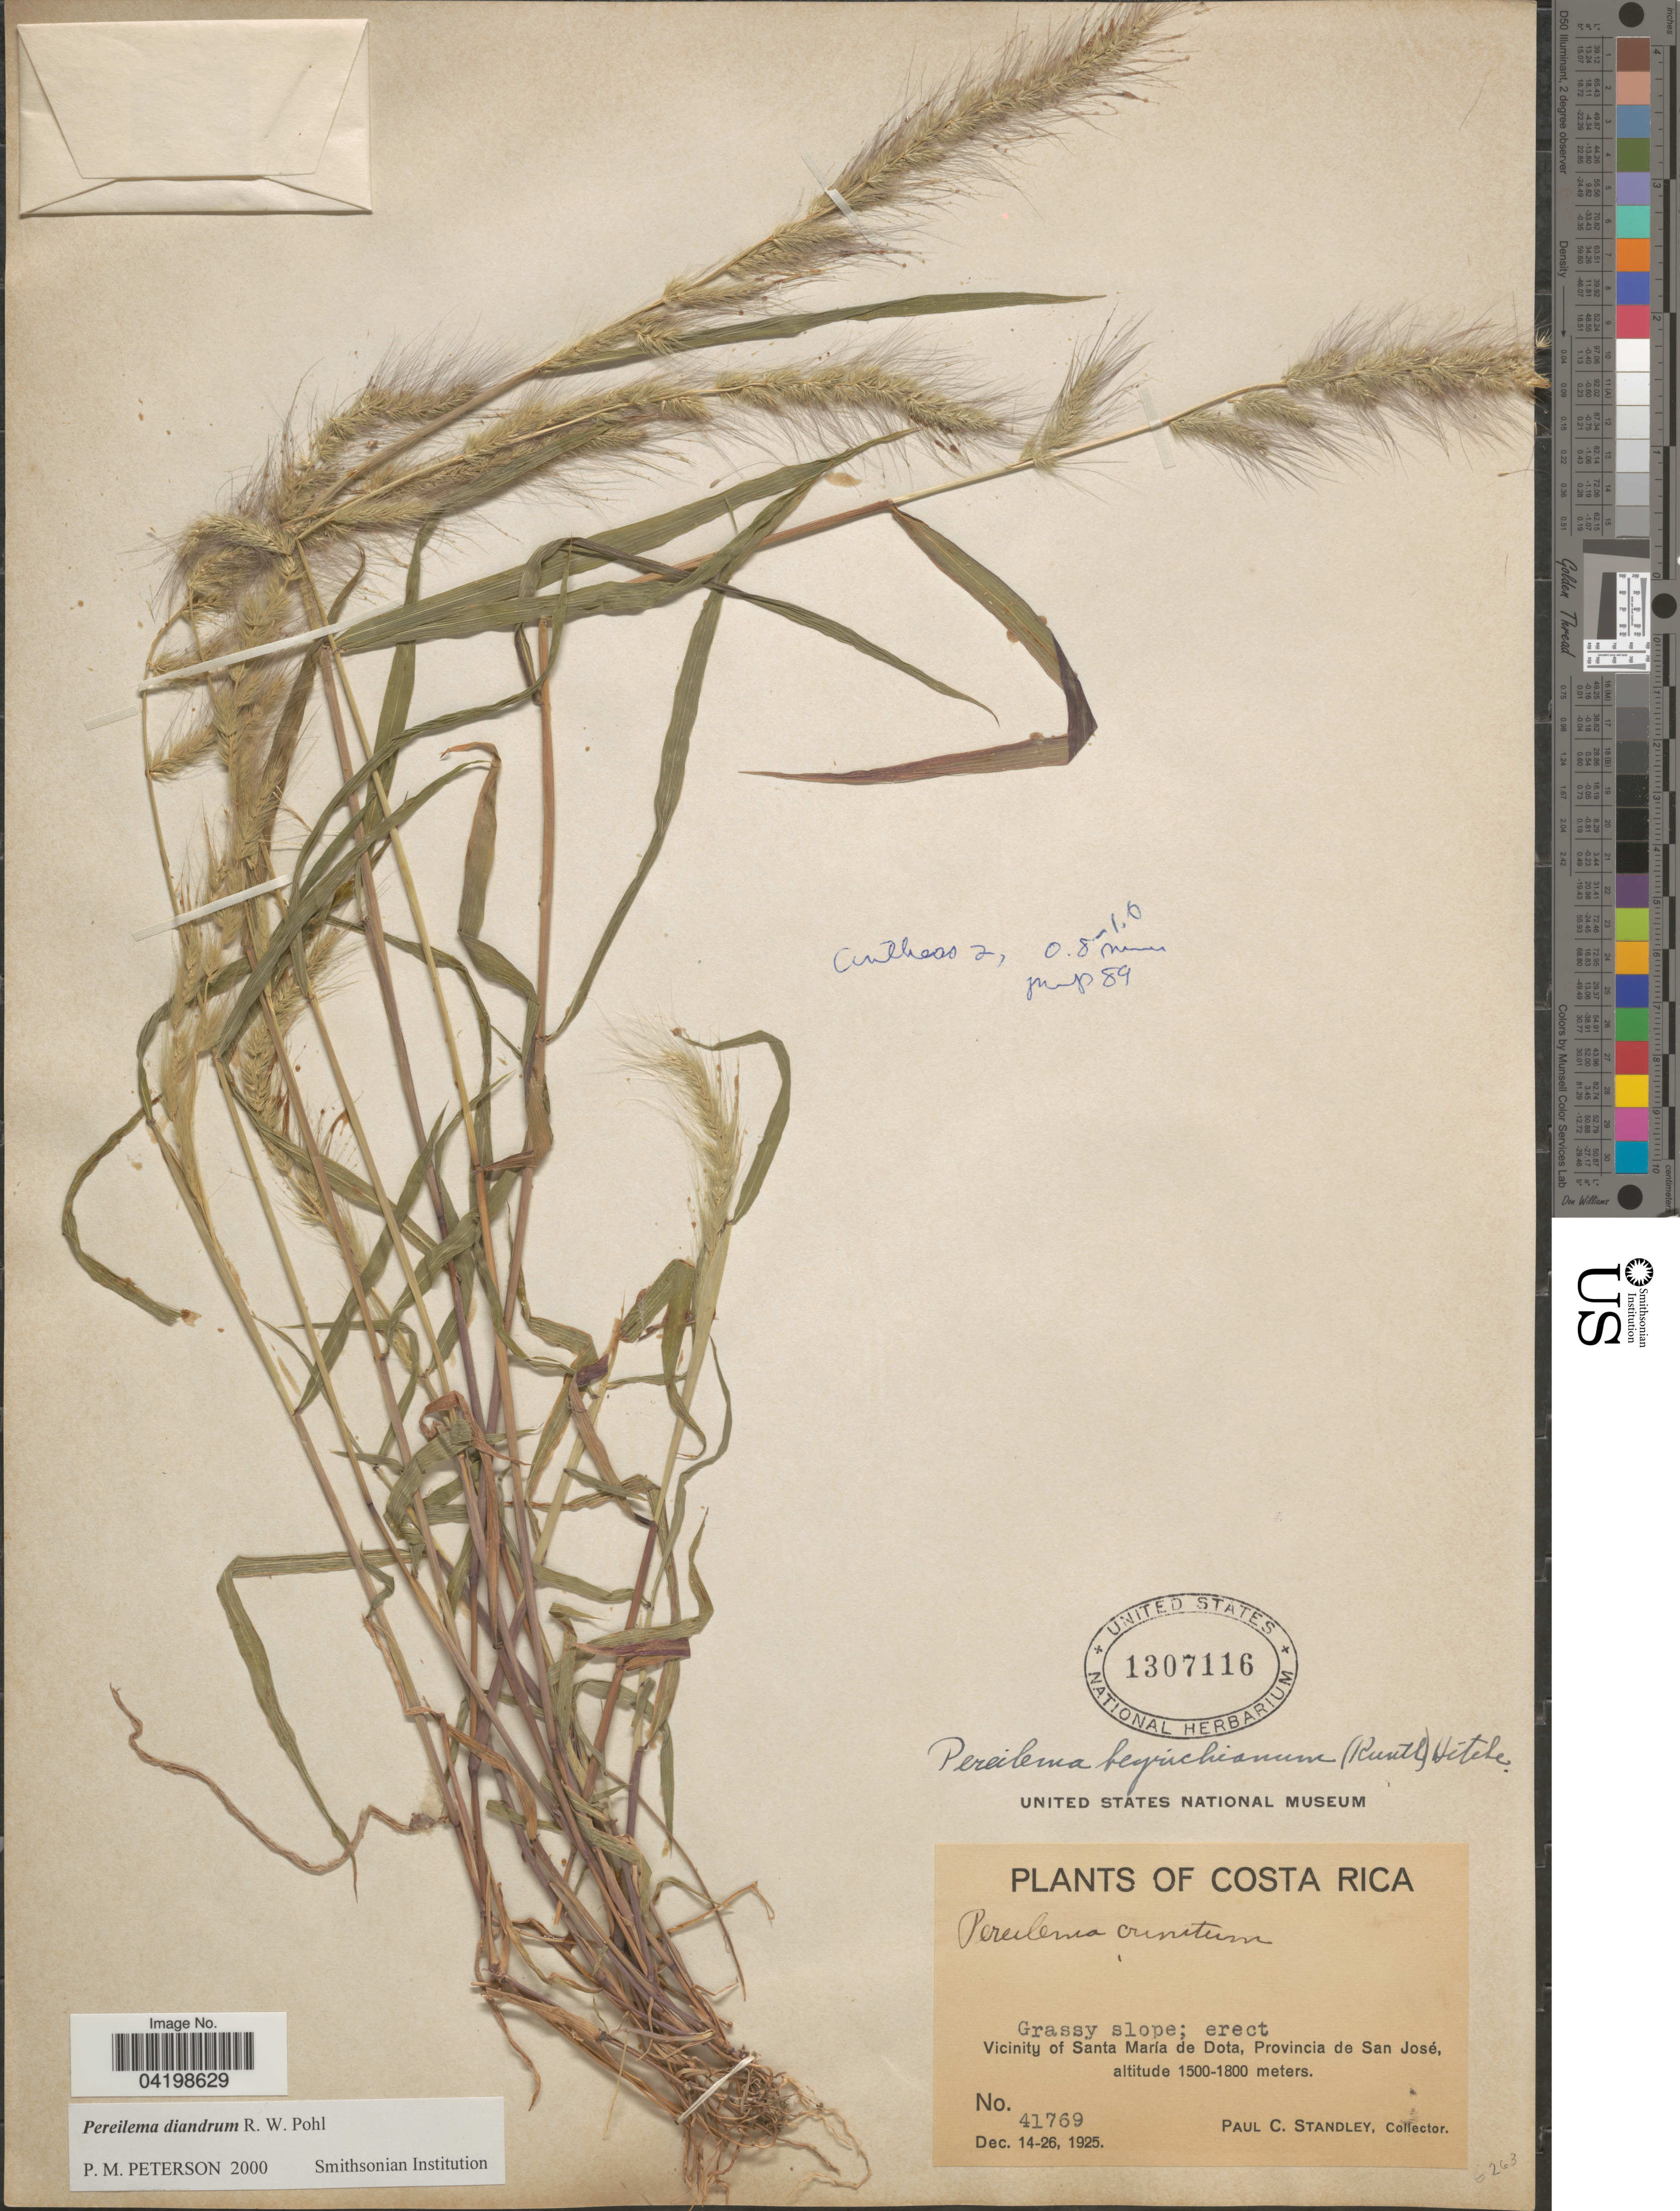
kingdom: Plantae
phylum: Tracheophyta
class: Liliopsida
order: Poales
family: Poaceae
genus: Muhlenbergia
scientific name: Muhlenbergia diandra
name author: (R.W. Pohl) Columbus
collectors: P. C. Standley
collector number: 41769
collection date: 1925-12-14/1925-12-26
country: Costa Rica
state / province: San José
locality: Vicinity of Santa María de Dota.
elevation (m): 1500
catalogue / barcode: US 1307116